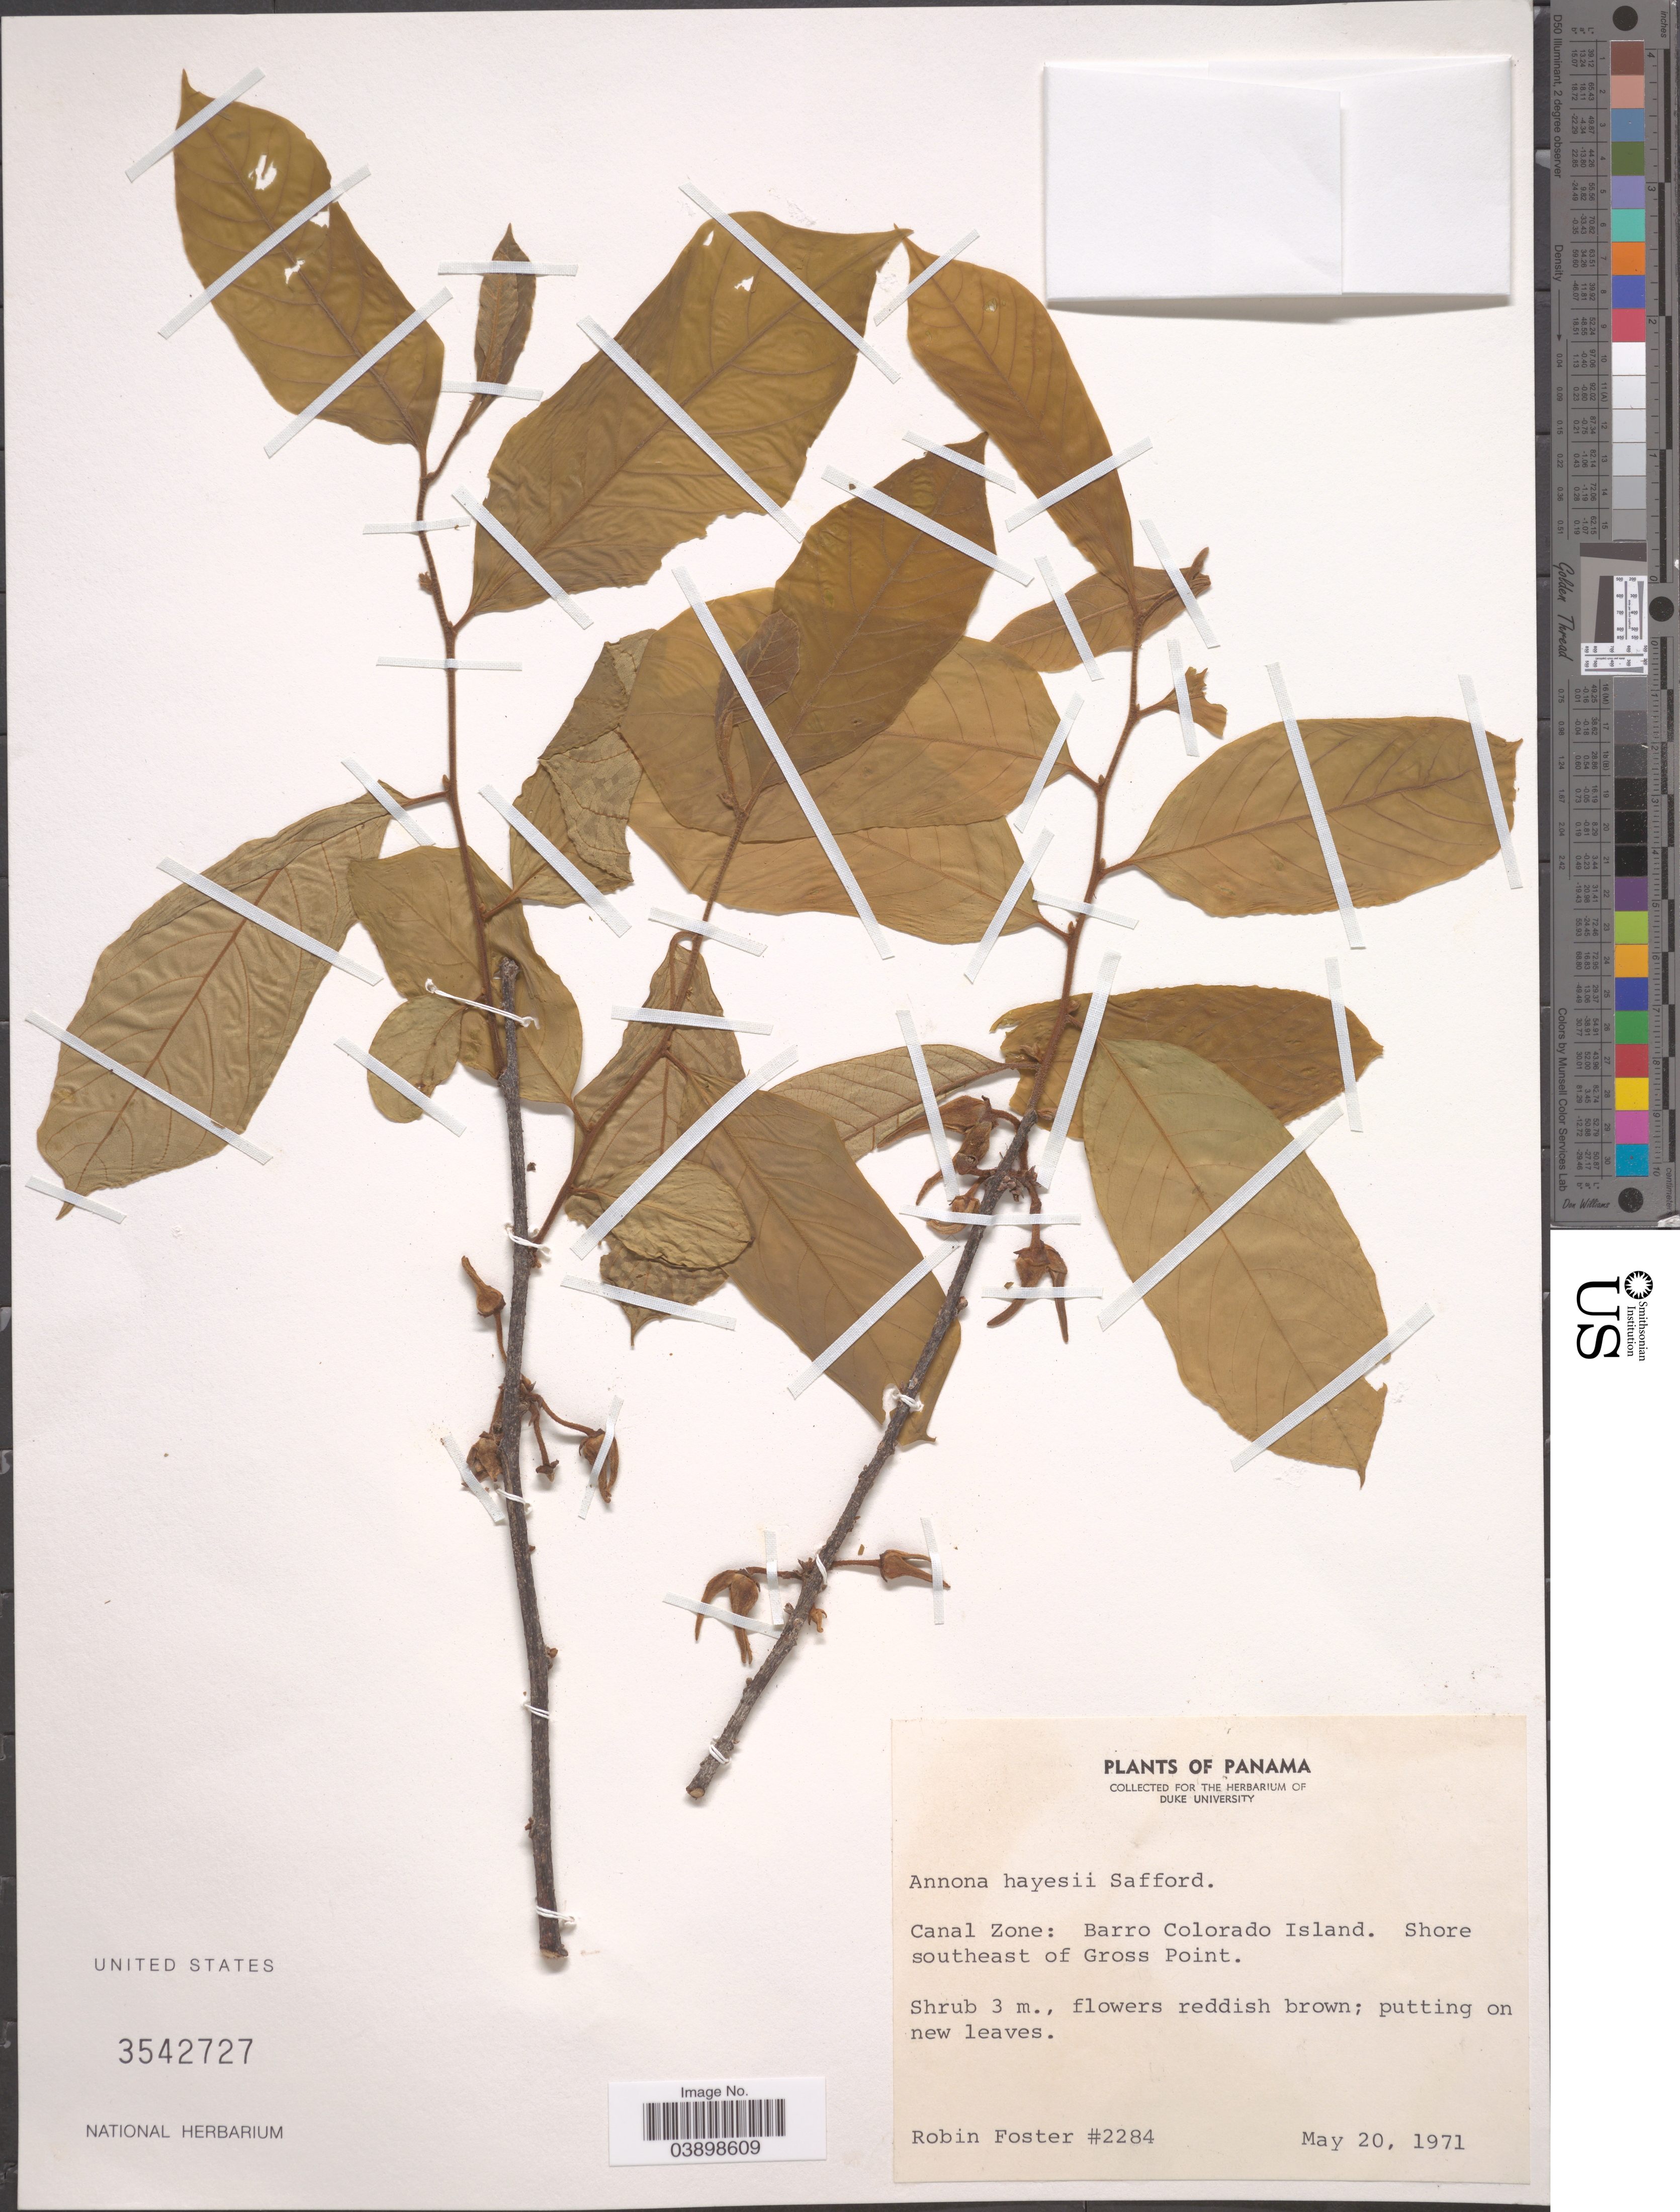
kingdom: Plantae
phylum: Tracheophyta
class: Magnoliopsida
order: Magnoliales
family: Annonaceae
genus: Annona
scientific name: Annona hayesii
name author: Saff. in Standl.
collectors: R. B. Foster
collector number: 2284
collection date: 1971-05-20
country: Panama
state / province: Panamá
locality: Canal Zone: Barro Colorado Island. Shore southeast of Gross Point.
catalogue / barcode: US 3542727